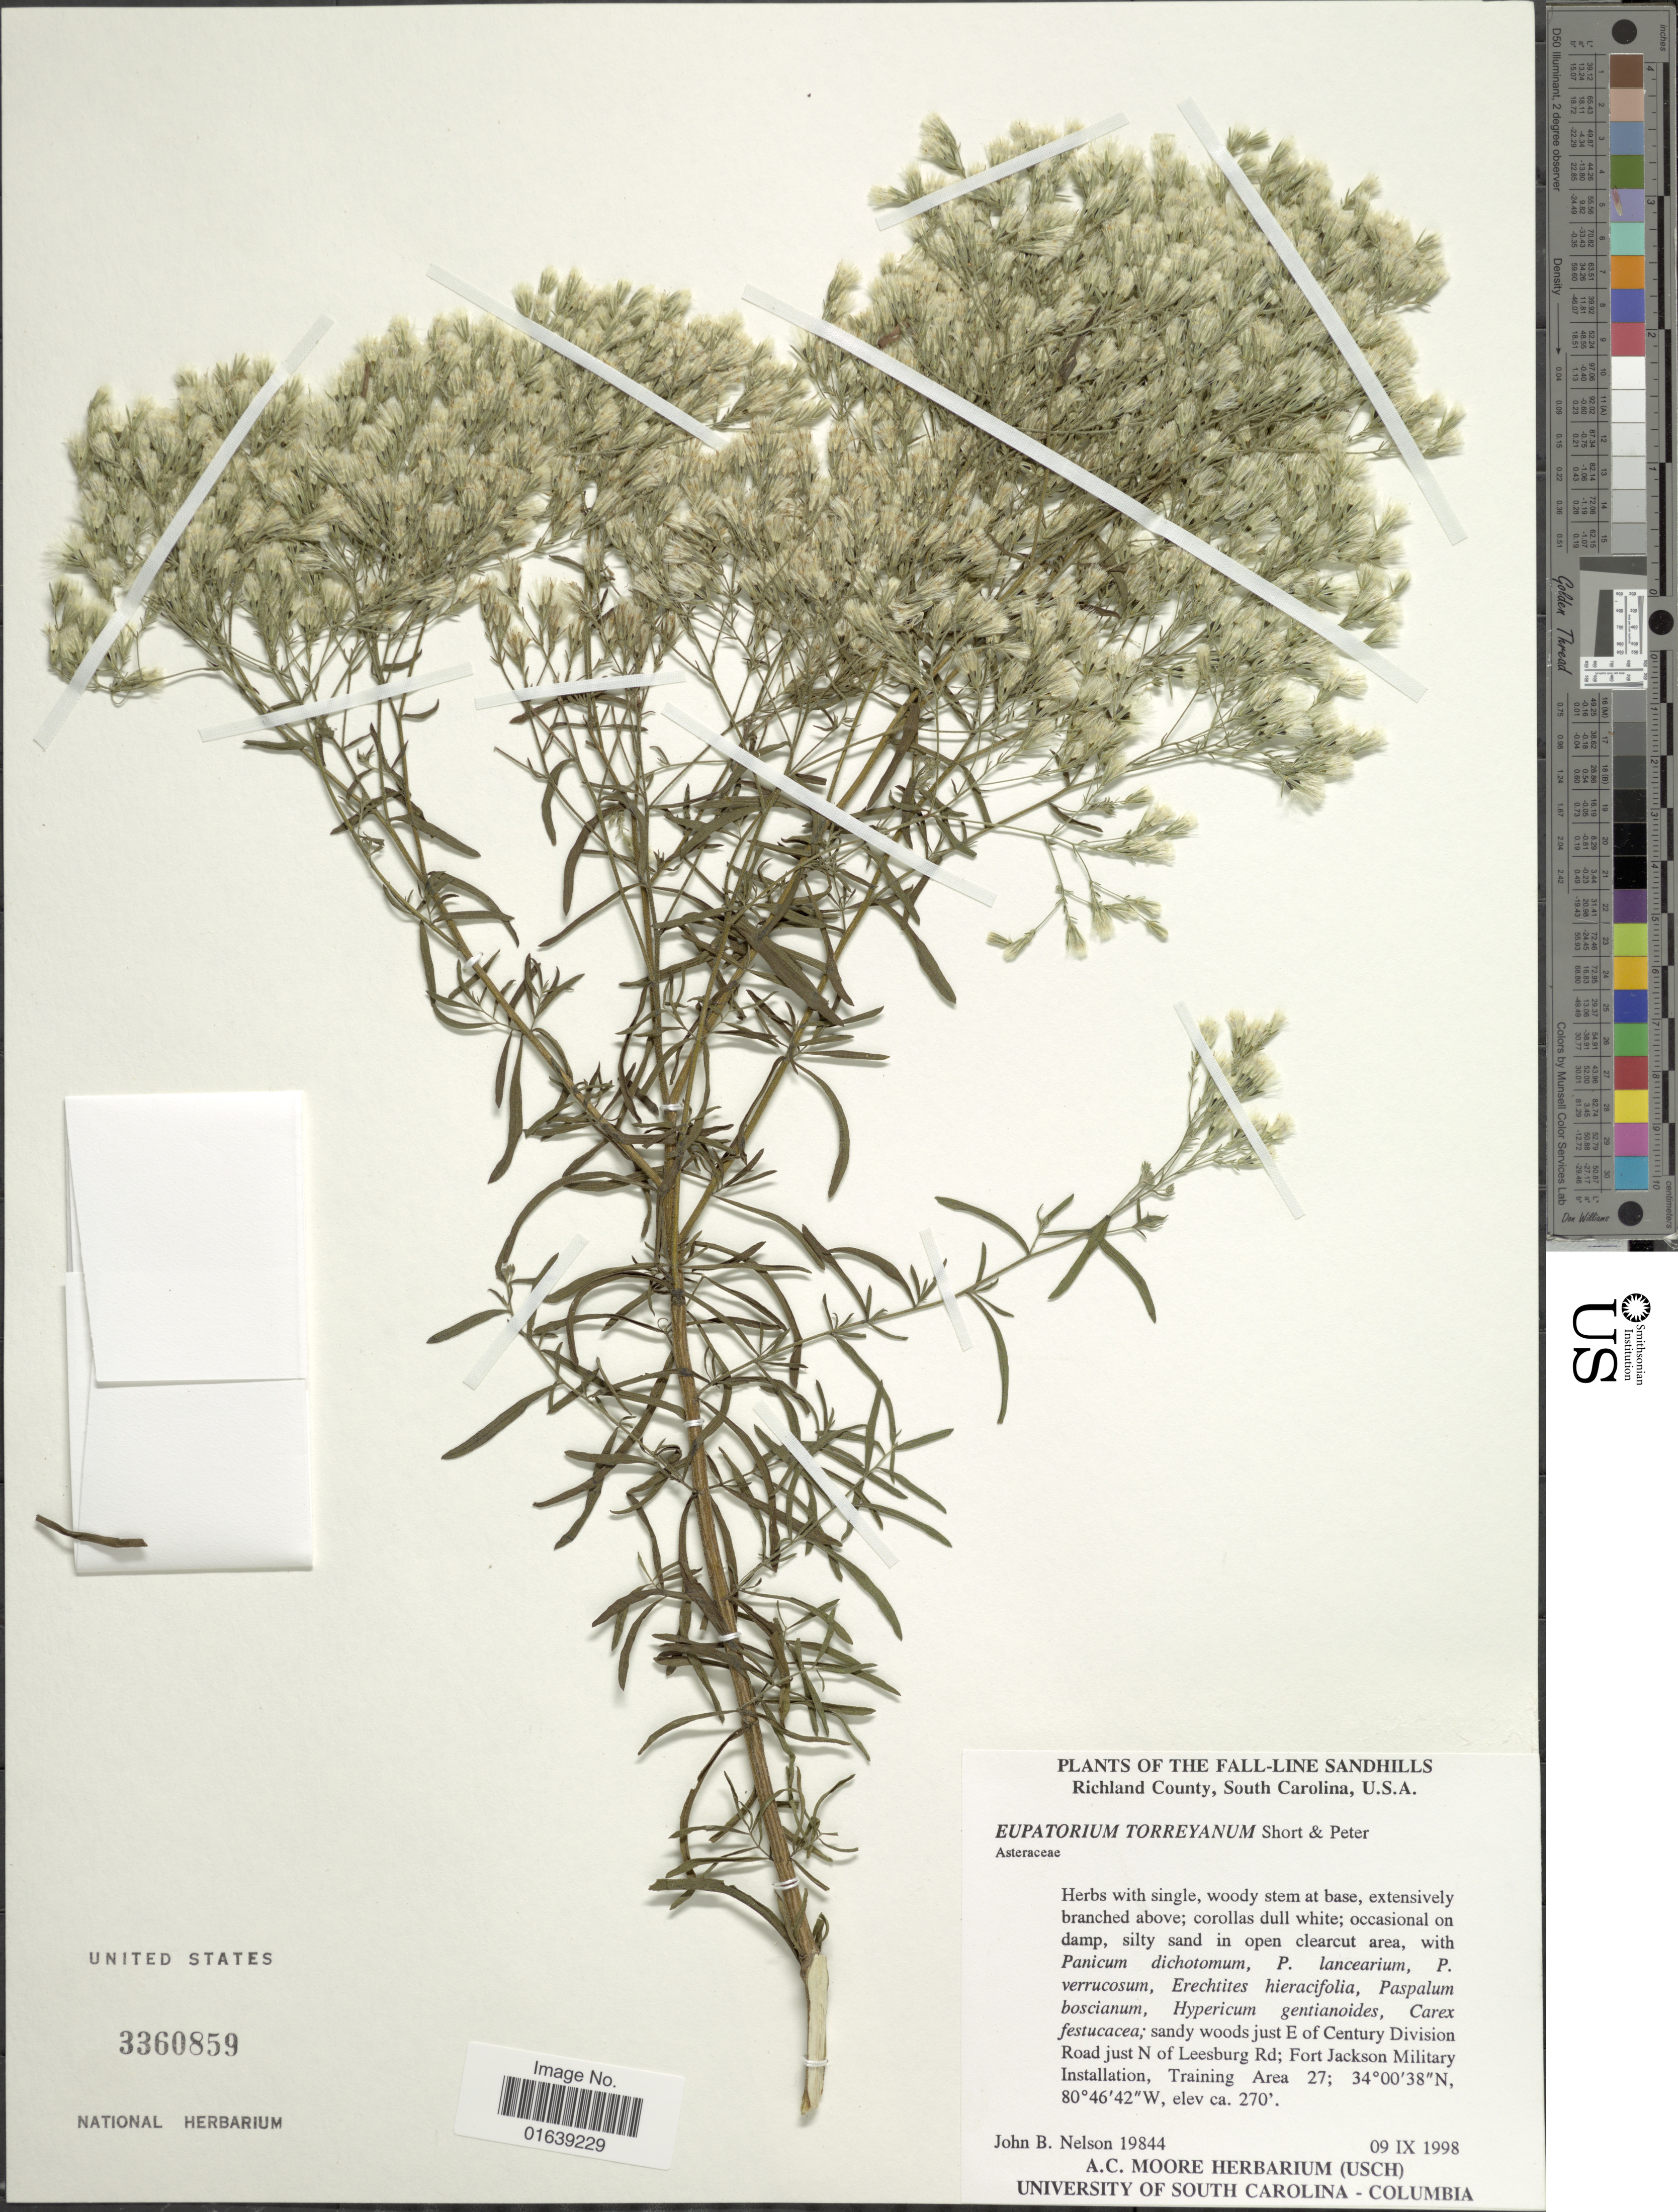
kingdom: Plantae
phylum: Tracheophyta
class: Magnoliopsida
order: Asterales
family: Asteraceae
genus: Eupatorium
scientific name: Eupatorium hyssopifolium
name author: L.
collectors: J. B. Nelson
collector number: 19844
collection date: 1998-09-09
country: United States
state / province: South Carolina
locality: South Carolina. Richland County, sandy woods just E of Century Division Road just N of Leesburg Rd; Fort Jackson Military Installation, Training Area 27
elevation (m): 82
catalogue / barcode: US 3360859